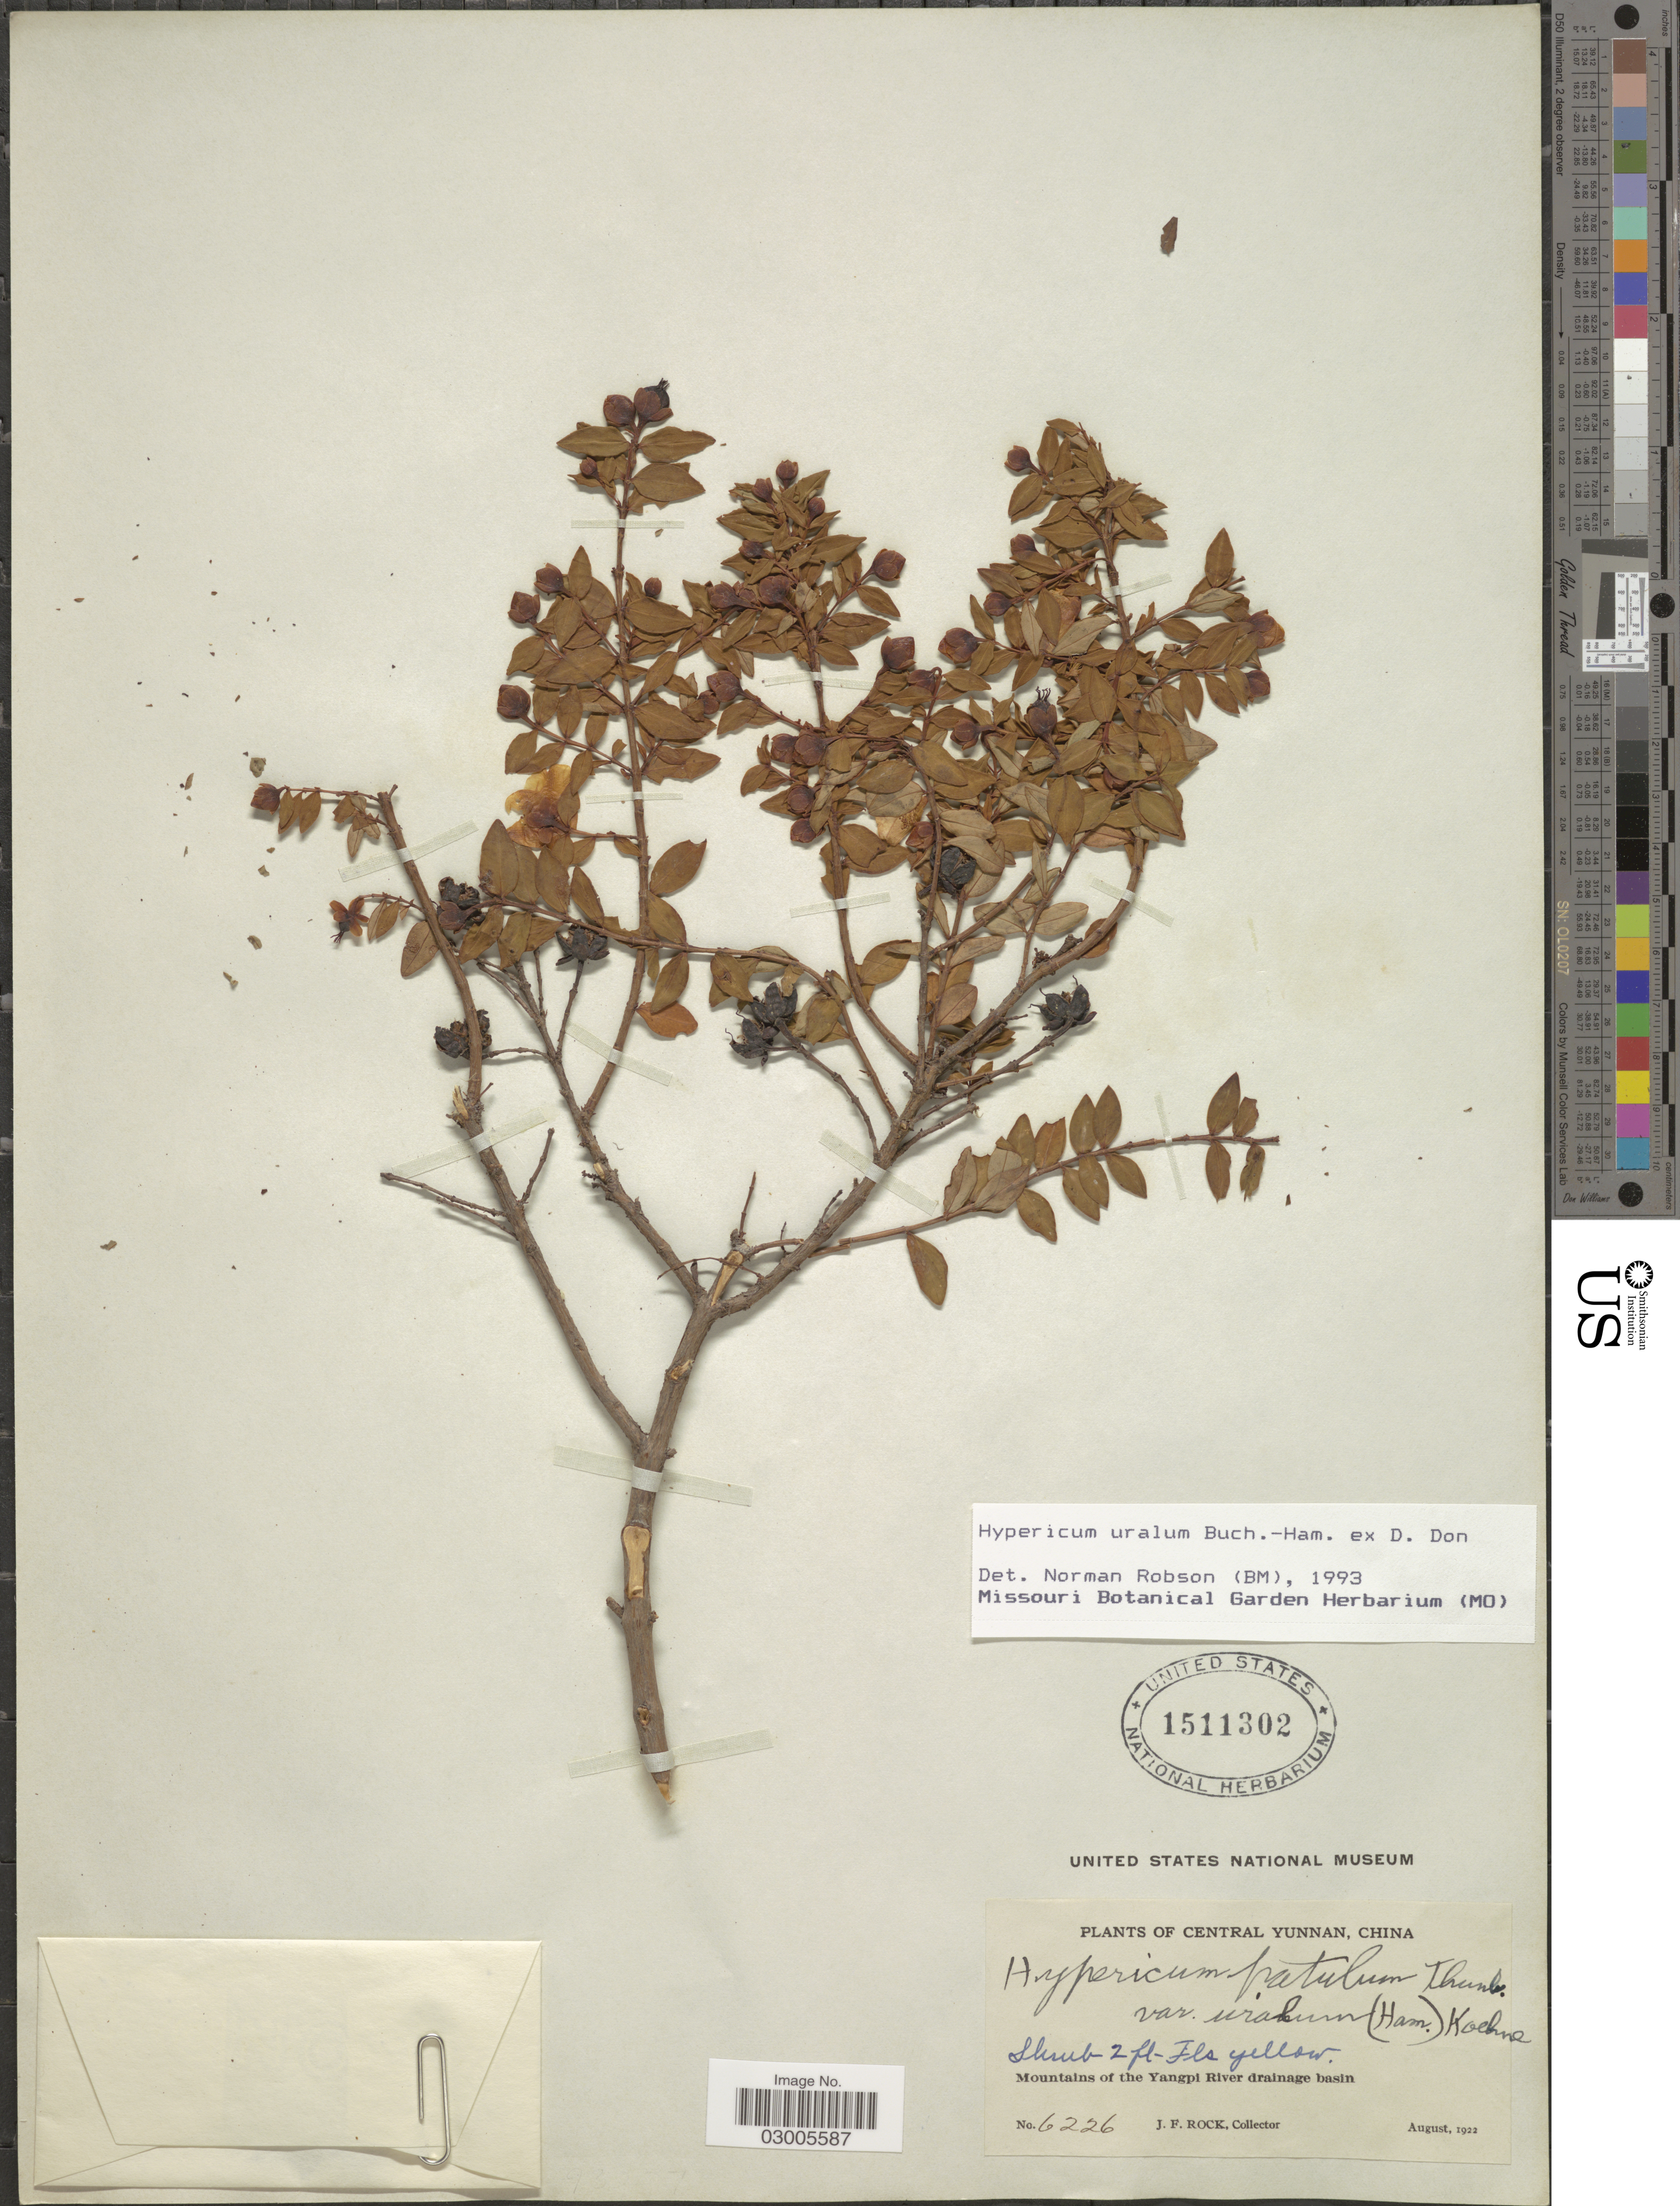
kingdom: Plantae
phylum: Tracheophyta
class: Magnoliopsida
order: Malpighiales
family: Hypericaceae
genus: Hypericum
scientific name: Hypericum uralum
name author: Buch.-Ham. ex D. Don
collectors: J. Rock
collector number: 6226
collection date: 1922-08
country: China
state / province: Yunnan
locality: Central Yunnan. Mountains of the Yangpi River drainage basin.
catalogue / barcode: US 1511302